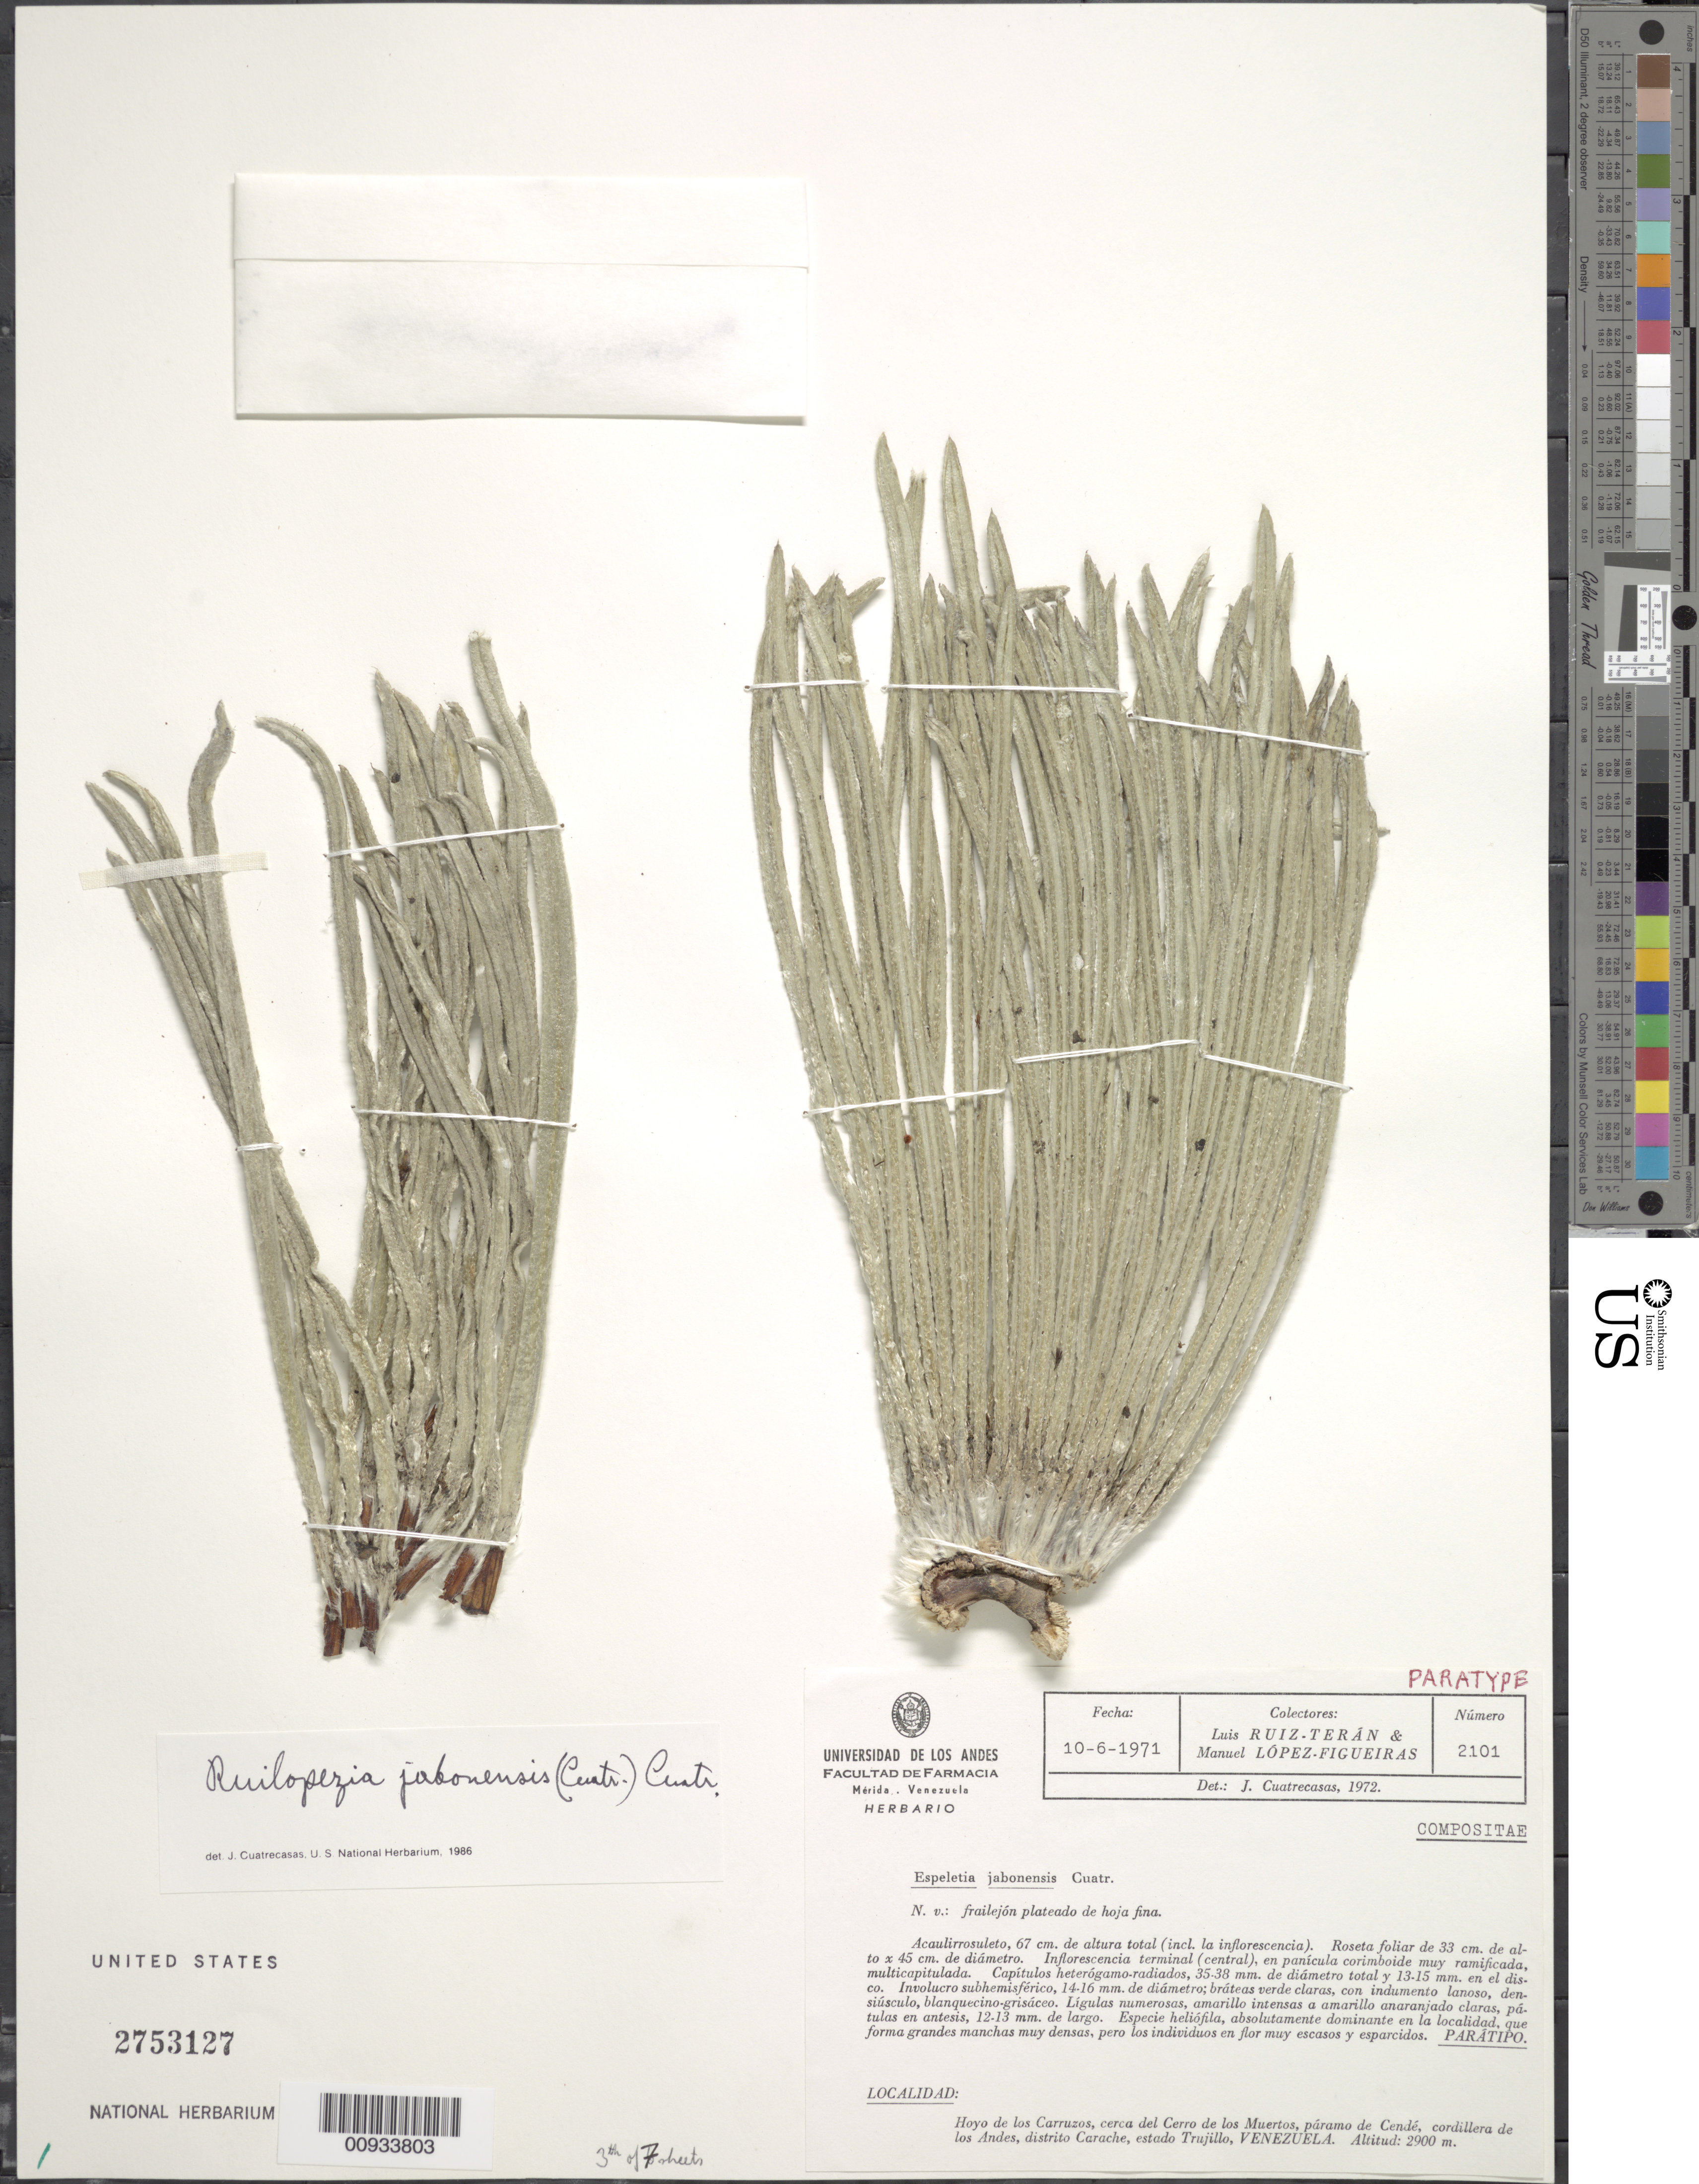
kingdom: Plantae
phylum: Tracheophyta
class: Magnoliopsida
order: Asterales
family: Asteraceae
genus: Ruilopezia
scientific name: Ruilopezia jabonensis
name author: (Cuatrec.) Cuatrec.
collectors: L. Teran & M. López Figueiras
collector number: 2101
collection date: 1971-06-10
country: Venezuela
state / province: Trujillo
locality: Hoya de los Carruzos, cerca del Cerro de los Muertos, paramo de Cende, Cordillera de Los Andes, Distrito Carache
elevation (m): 2900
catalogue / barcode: US 2753127